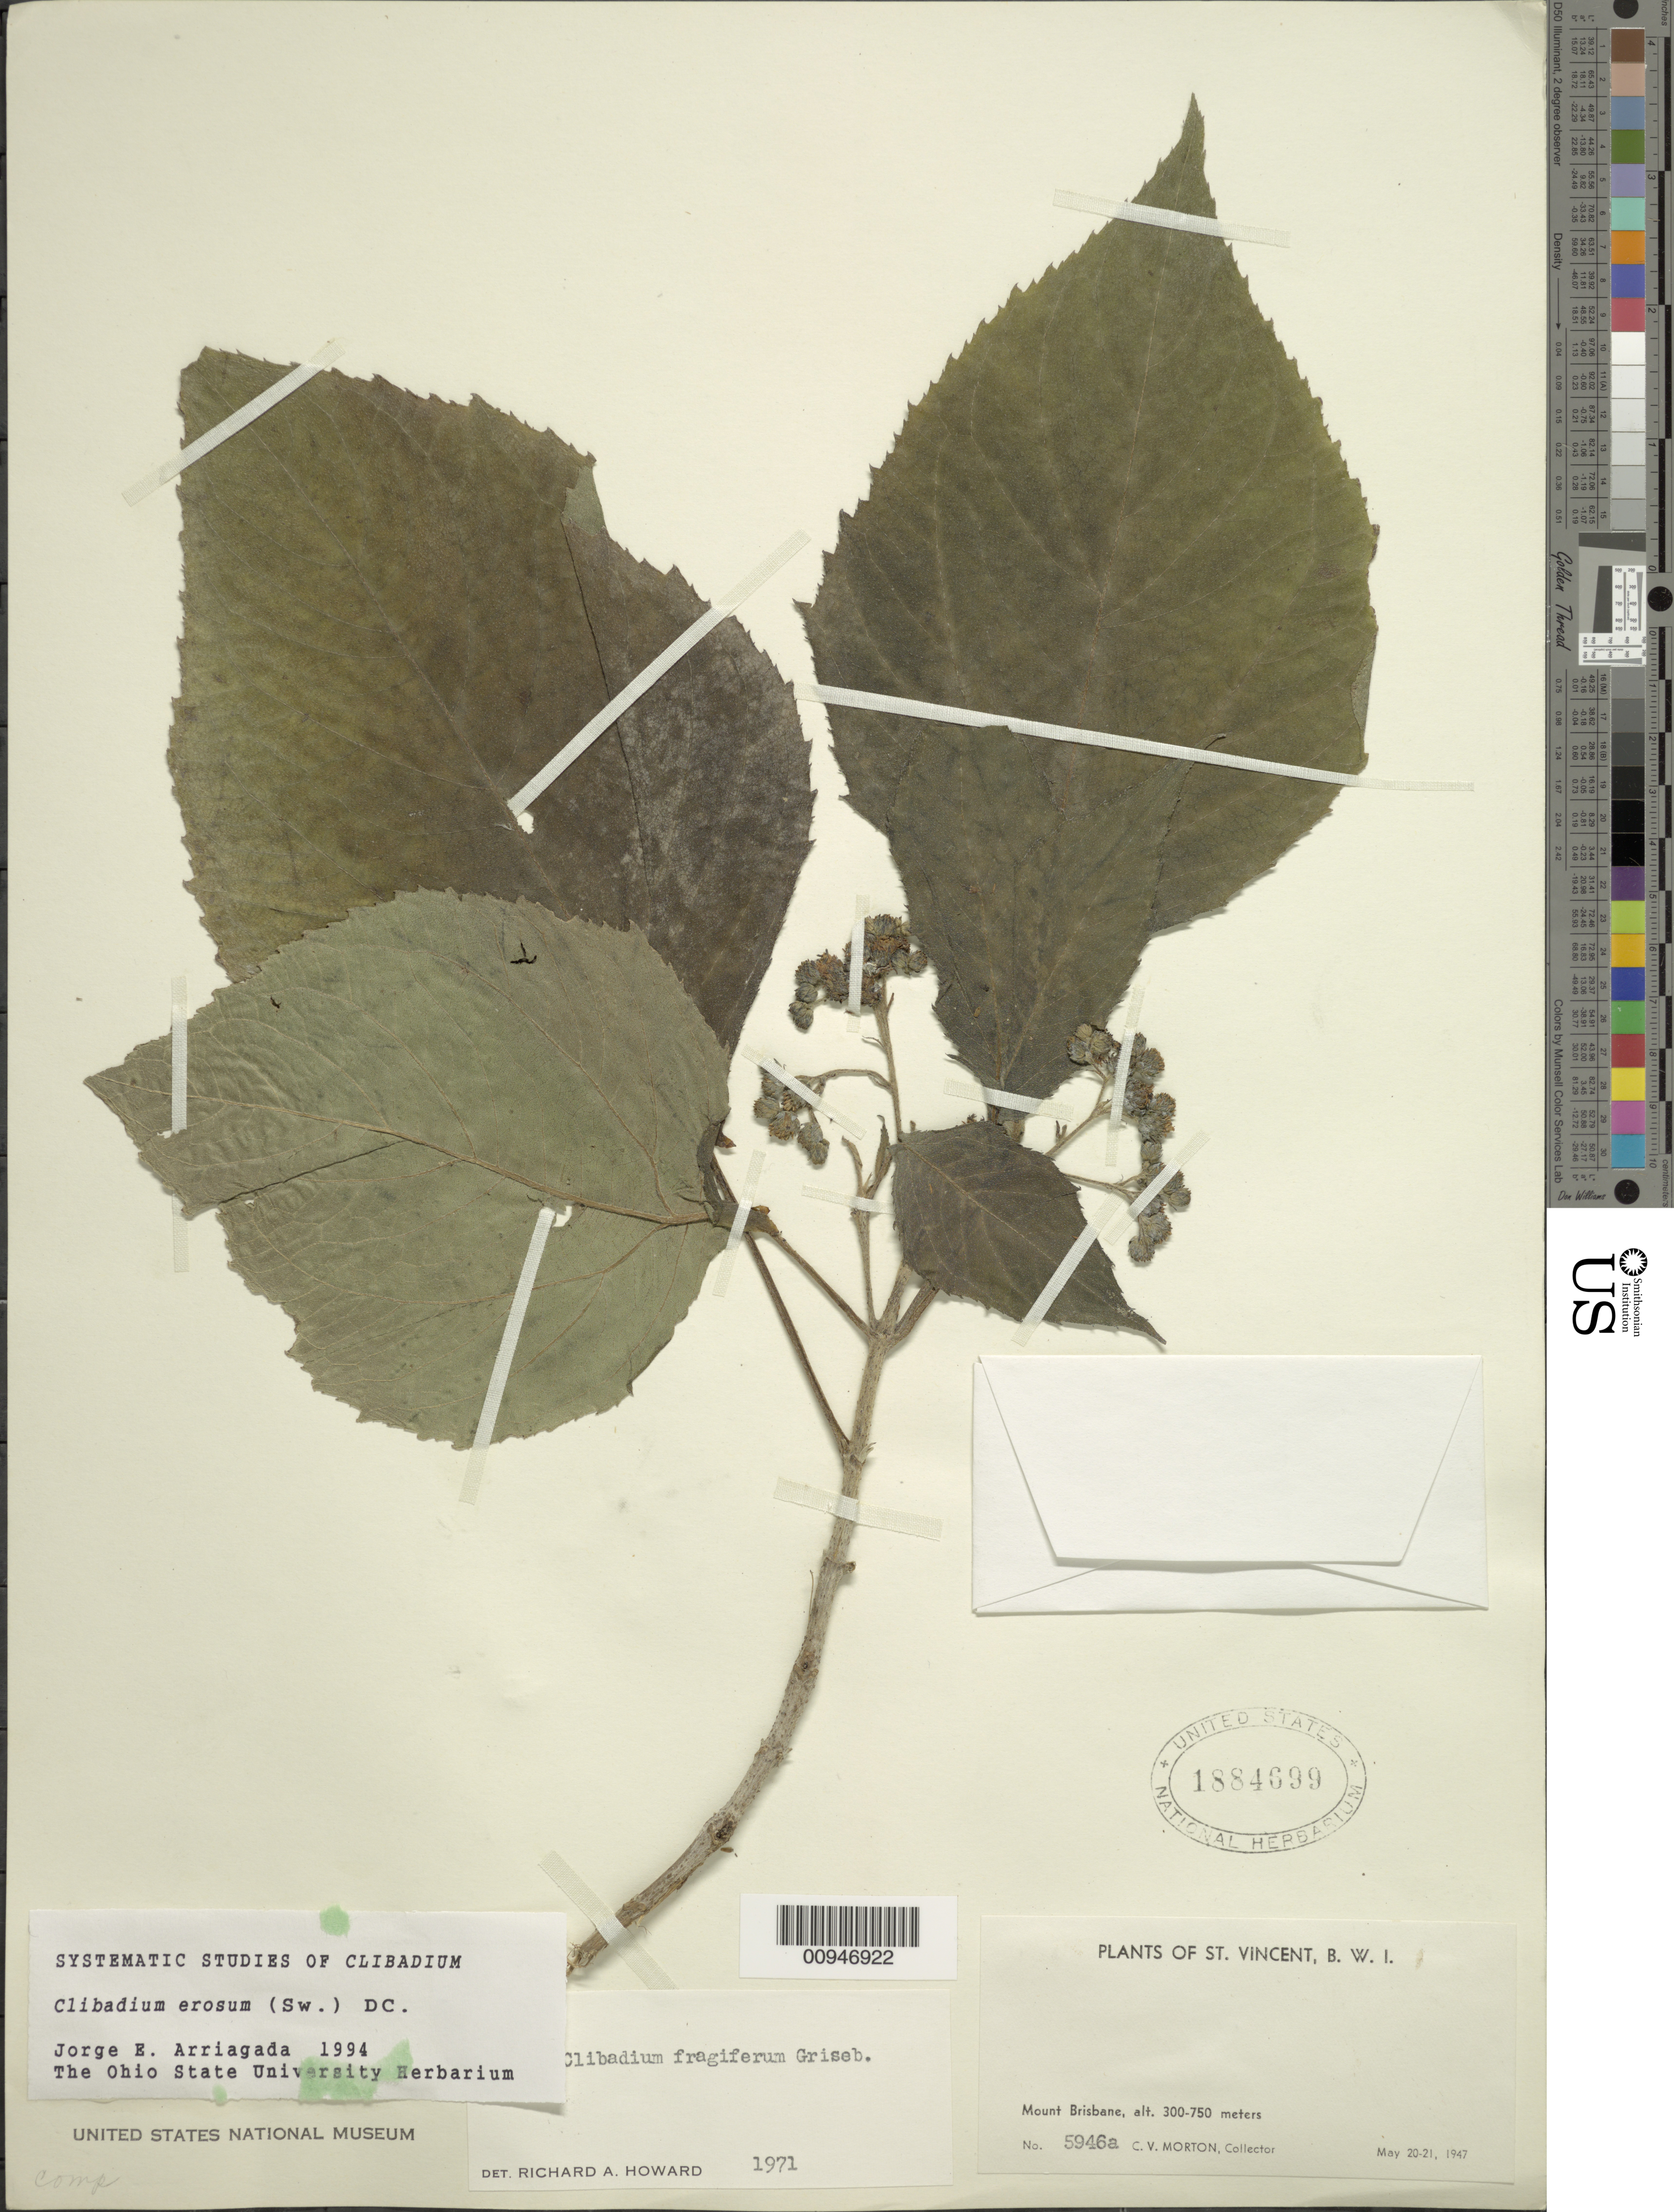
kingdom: Plantae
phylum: Tracheophyta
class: Magnoliopsida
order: Asterales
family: Asteraceae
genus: Clibadium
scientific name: Clibadium erosum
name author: (Sw.) DC.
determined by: Arriagada, J. E.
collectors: C. V. Morton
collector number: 5946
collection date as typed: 20 May 1947 to 21 May 1947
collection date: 1947-05-20/1947-05-21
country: St. Vincent - Grenadines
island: St. Vincent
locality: Mount Brisbane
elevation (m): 300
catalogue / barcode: US 1884699